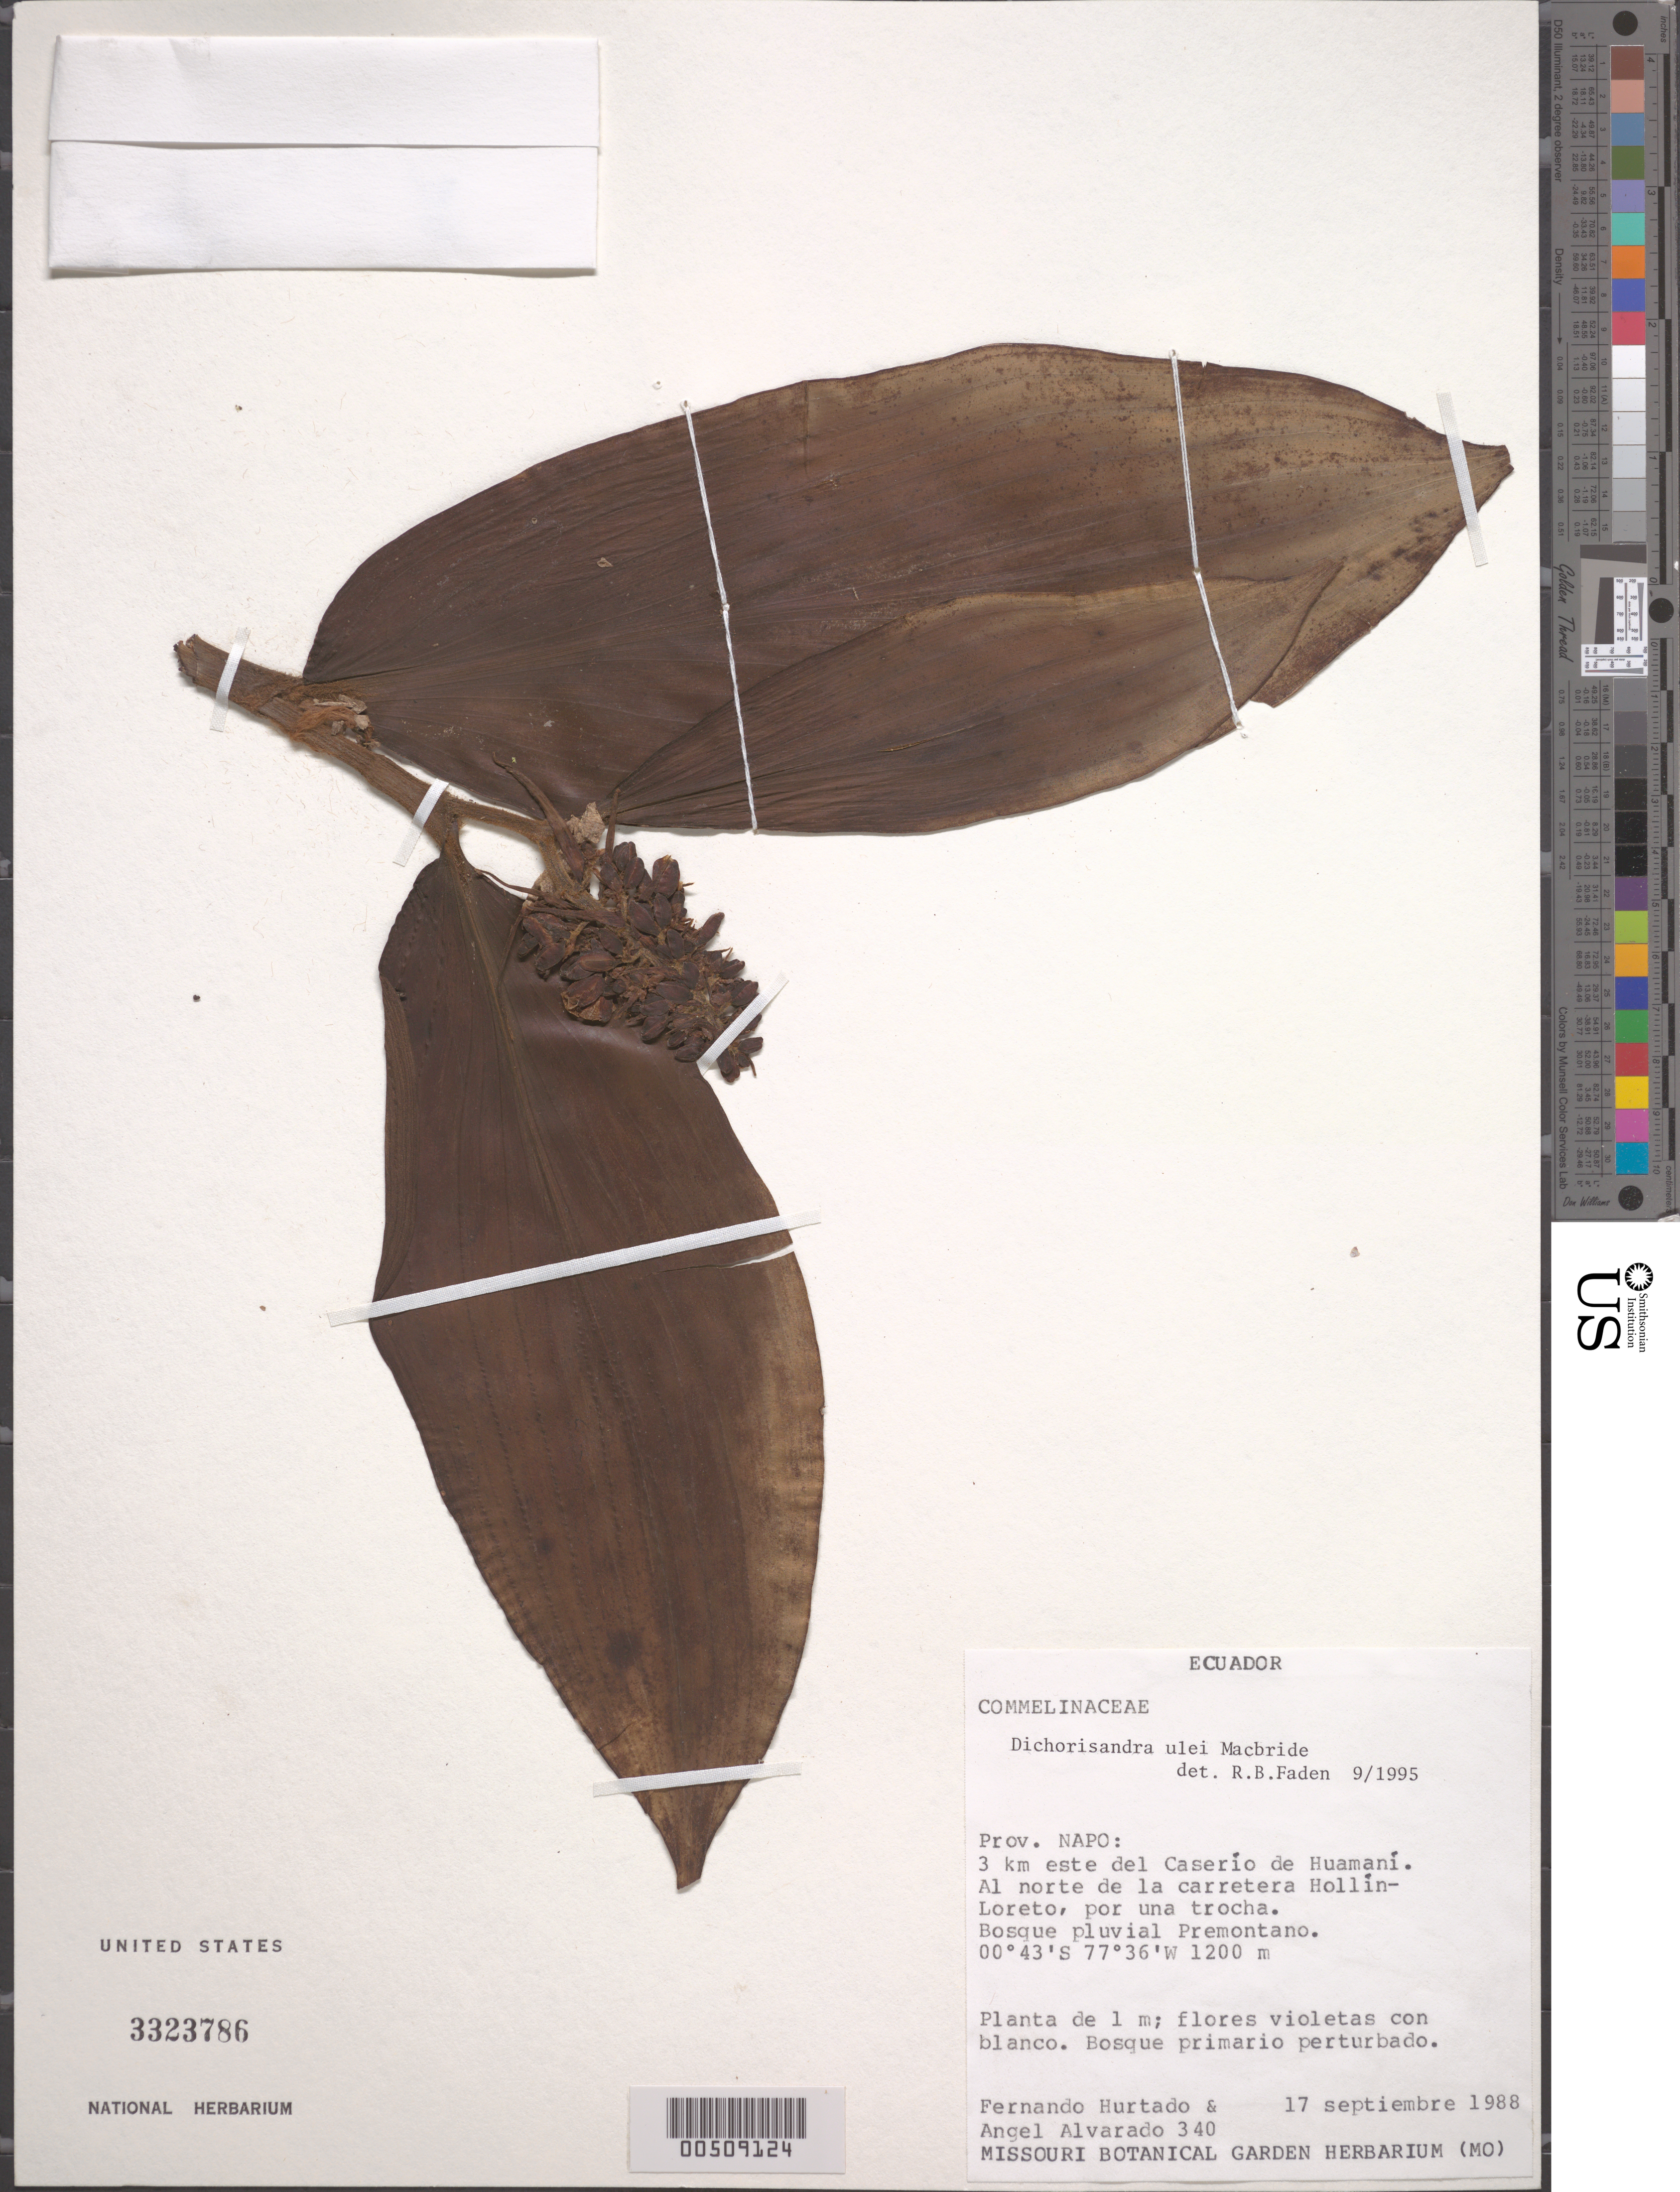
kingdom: Plantae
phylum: Tracheophyta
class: Liliopsida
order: Commelinales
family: Commelinaceae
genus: Dichorisandra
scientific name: Dichorisandra ulei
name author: J.F. Macbr.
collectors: F. Hurtado & A. Alvarado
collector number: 340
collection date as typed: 17 Sep 1988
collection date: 1988-09-17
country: Ecuador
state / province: Napo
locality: CaseRio de huamani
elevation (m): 1200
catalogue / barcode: US 3323786